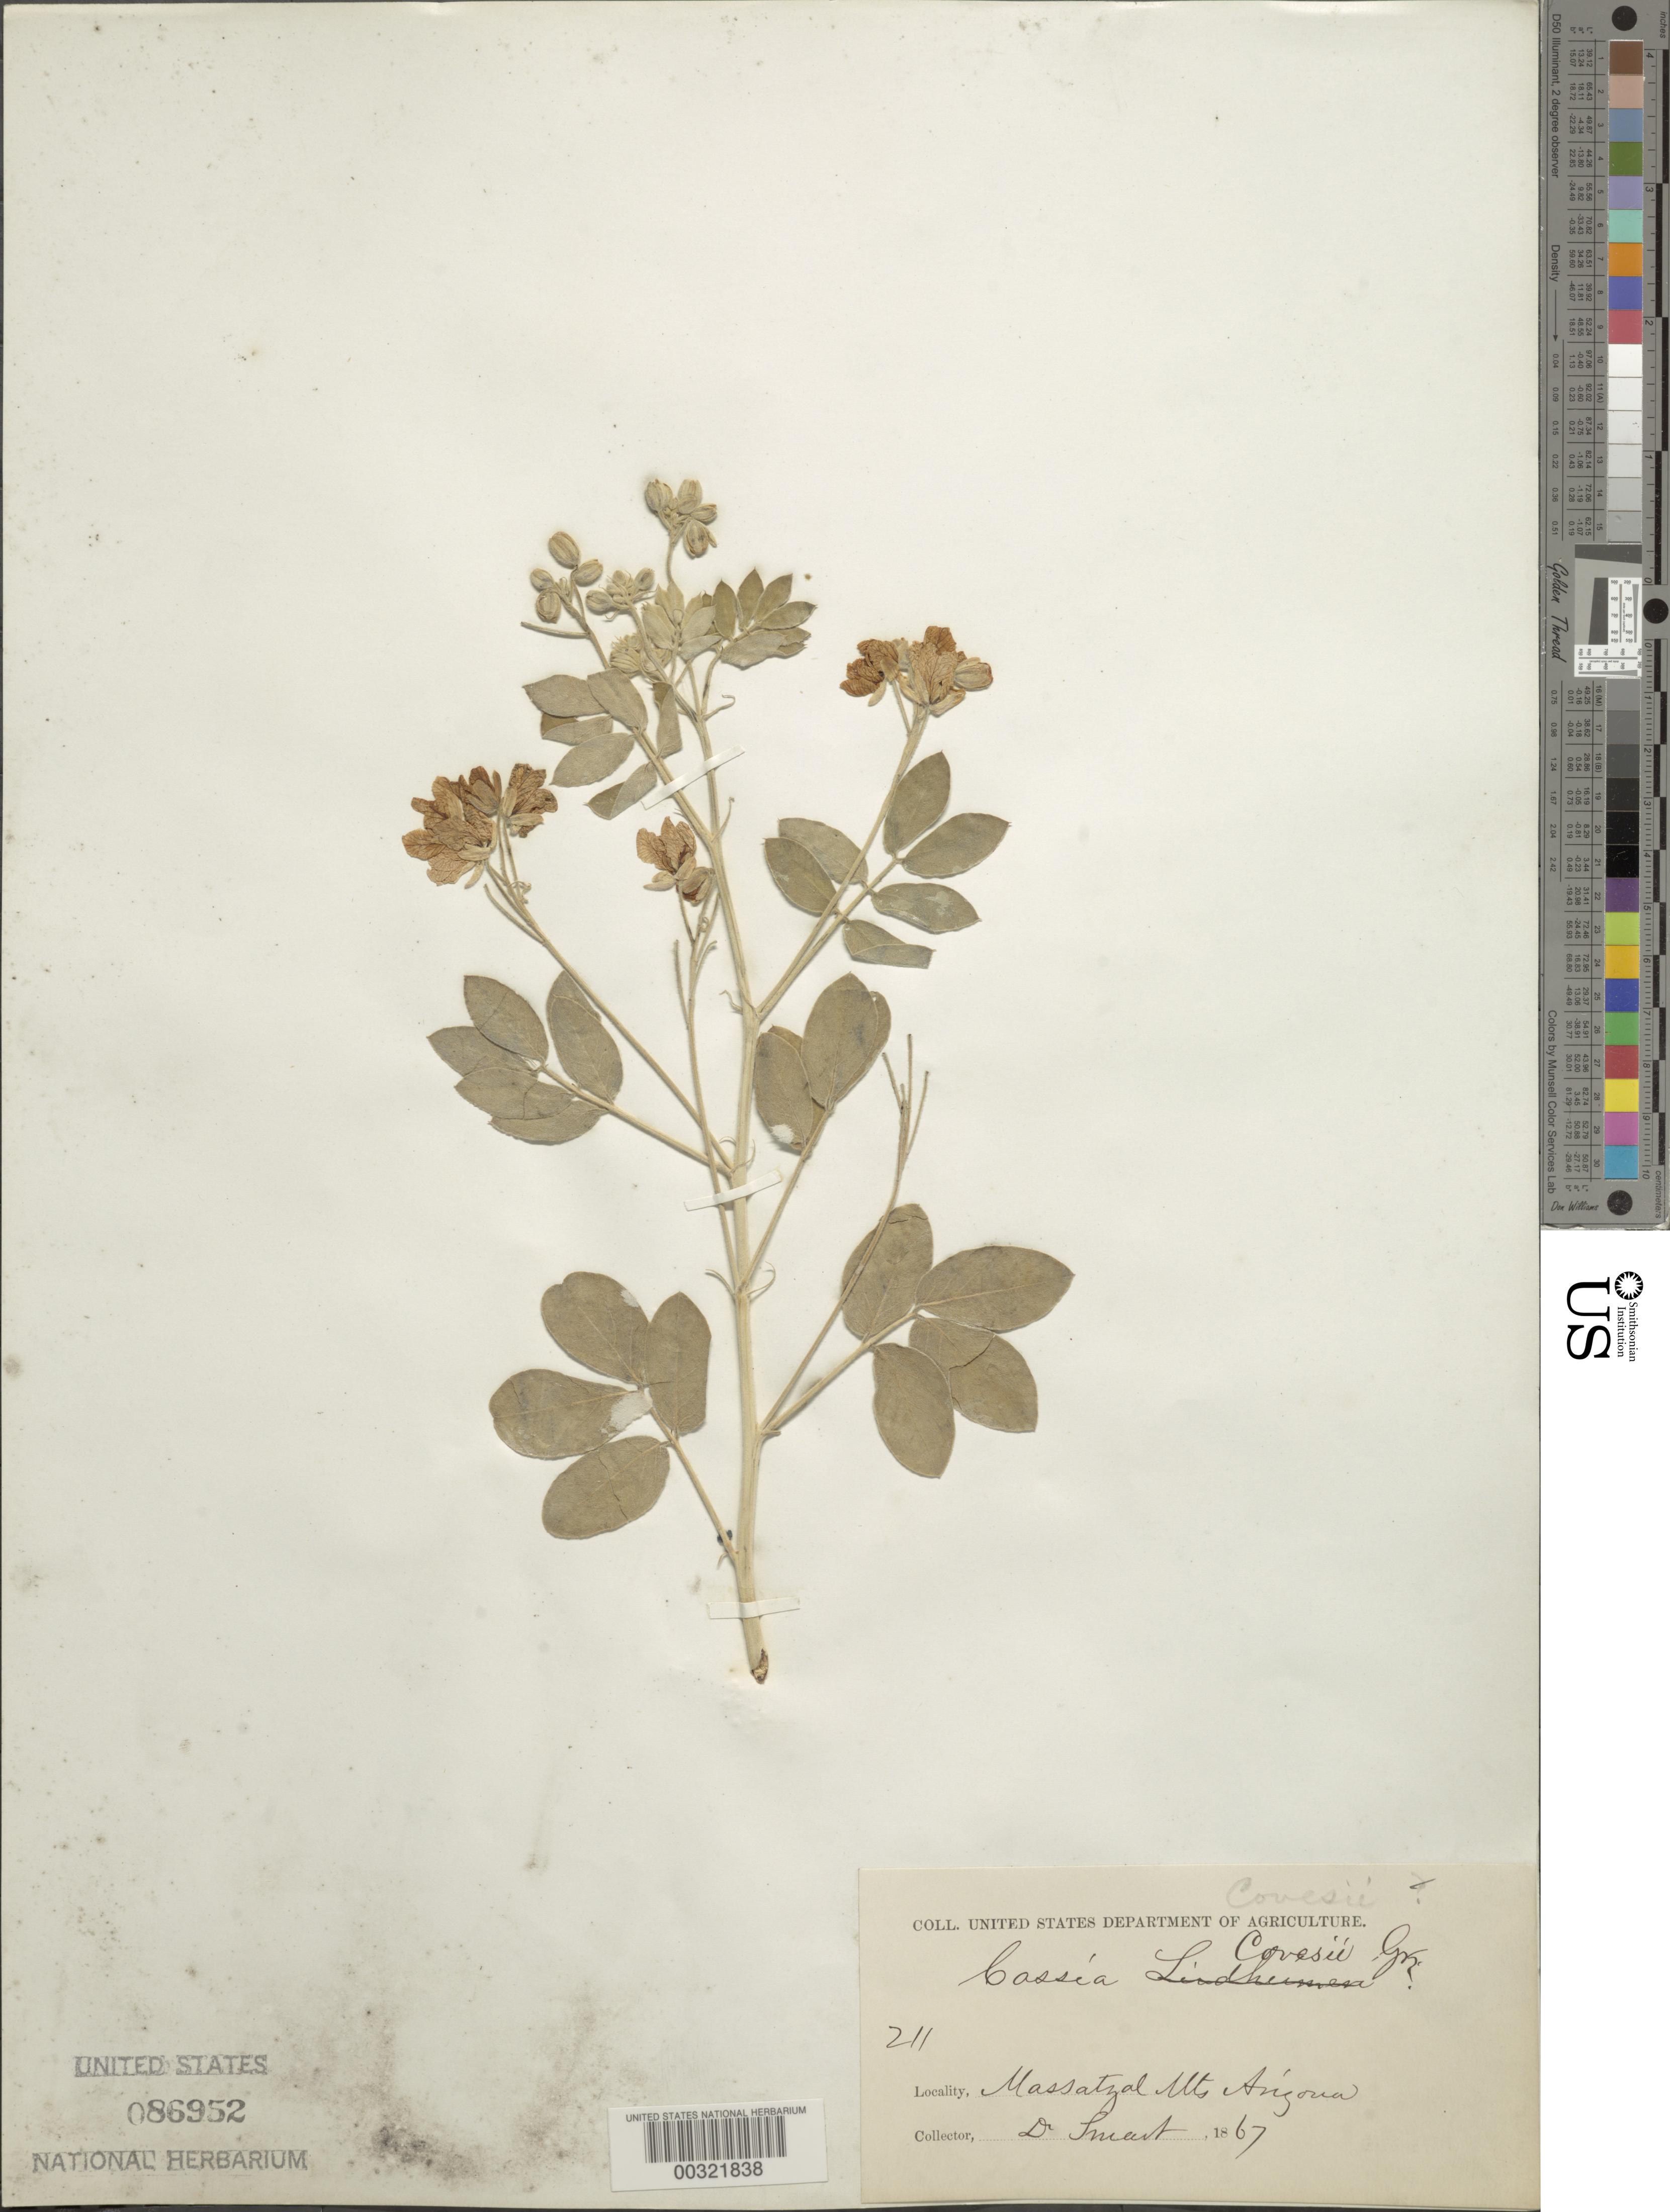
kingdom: Plantae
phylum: Tracheophyta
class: Magnoliopsida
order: Fabales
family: Fabaceae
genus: Senna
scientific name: Senna covesii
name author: (A. Gray) H.S. Irwin & Barneby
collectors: -. Smart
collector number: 211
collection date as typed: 1867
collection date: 1867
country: United States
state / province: Arizona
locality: Massatzal mts.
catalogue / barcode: US 86952